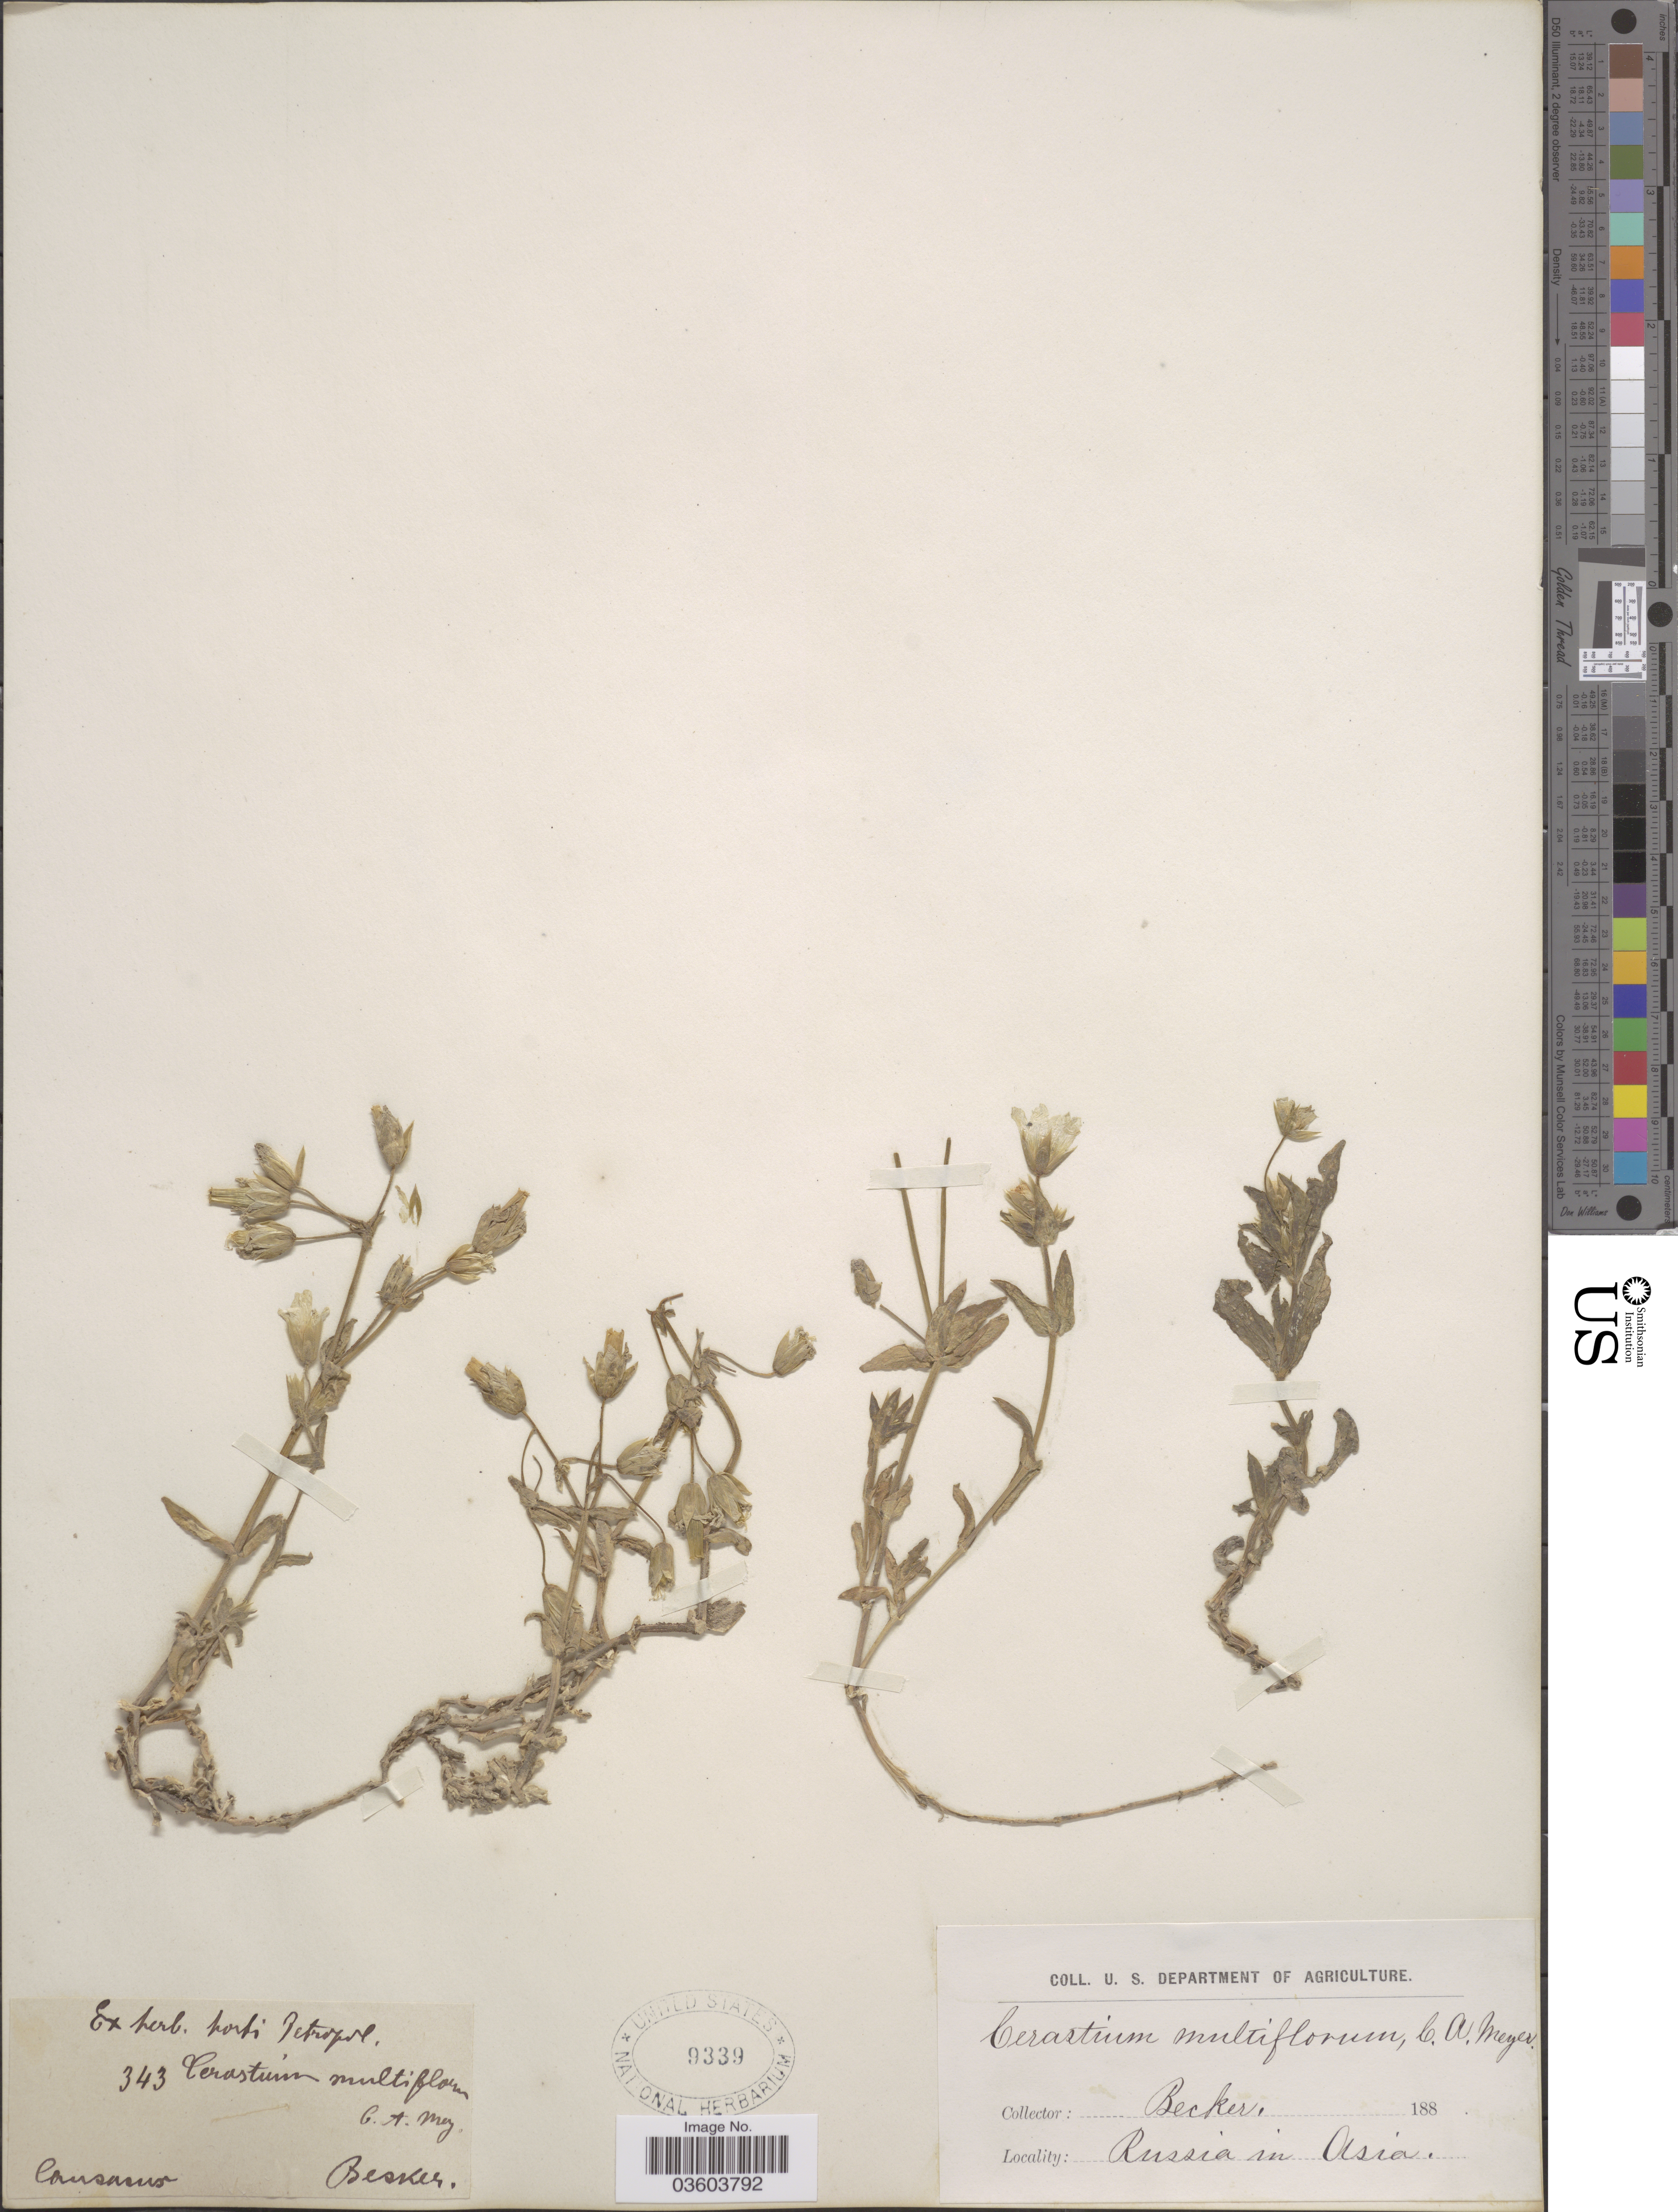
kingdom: Plantae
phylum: Tracheophyta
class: Magnoliopsida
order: Caryophyllales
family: Caryophyllaceae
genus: Cerastium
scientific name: Cerastium multiflorum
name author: C.A. Mey.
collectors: -. Becker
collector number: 343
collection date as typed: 188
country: Russian Federation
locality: Russia in Asia.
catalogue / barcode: US 9339